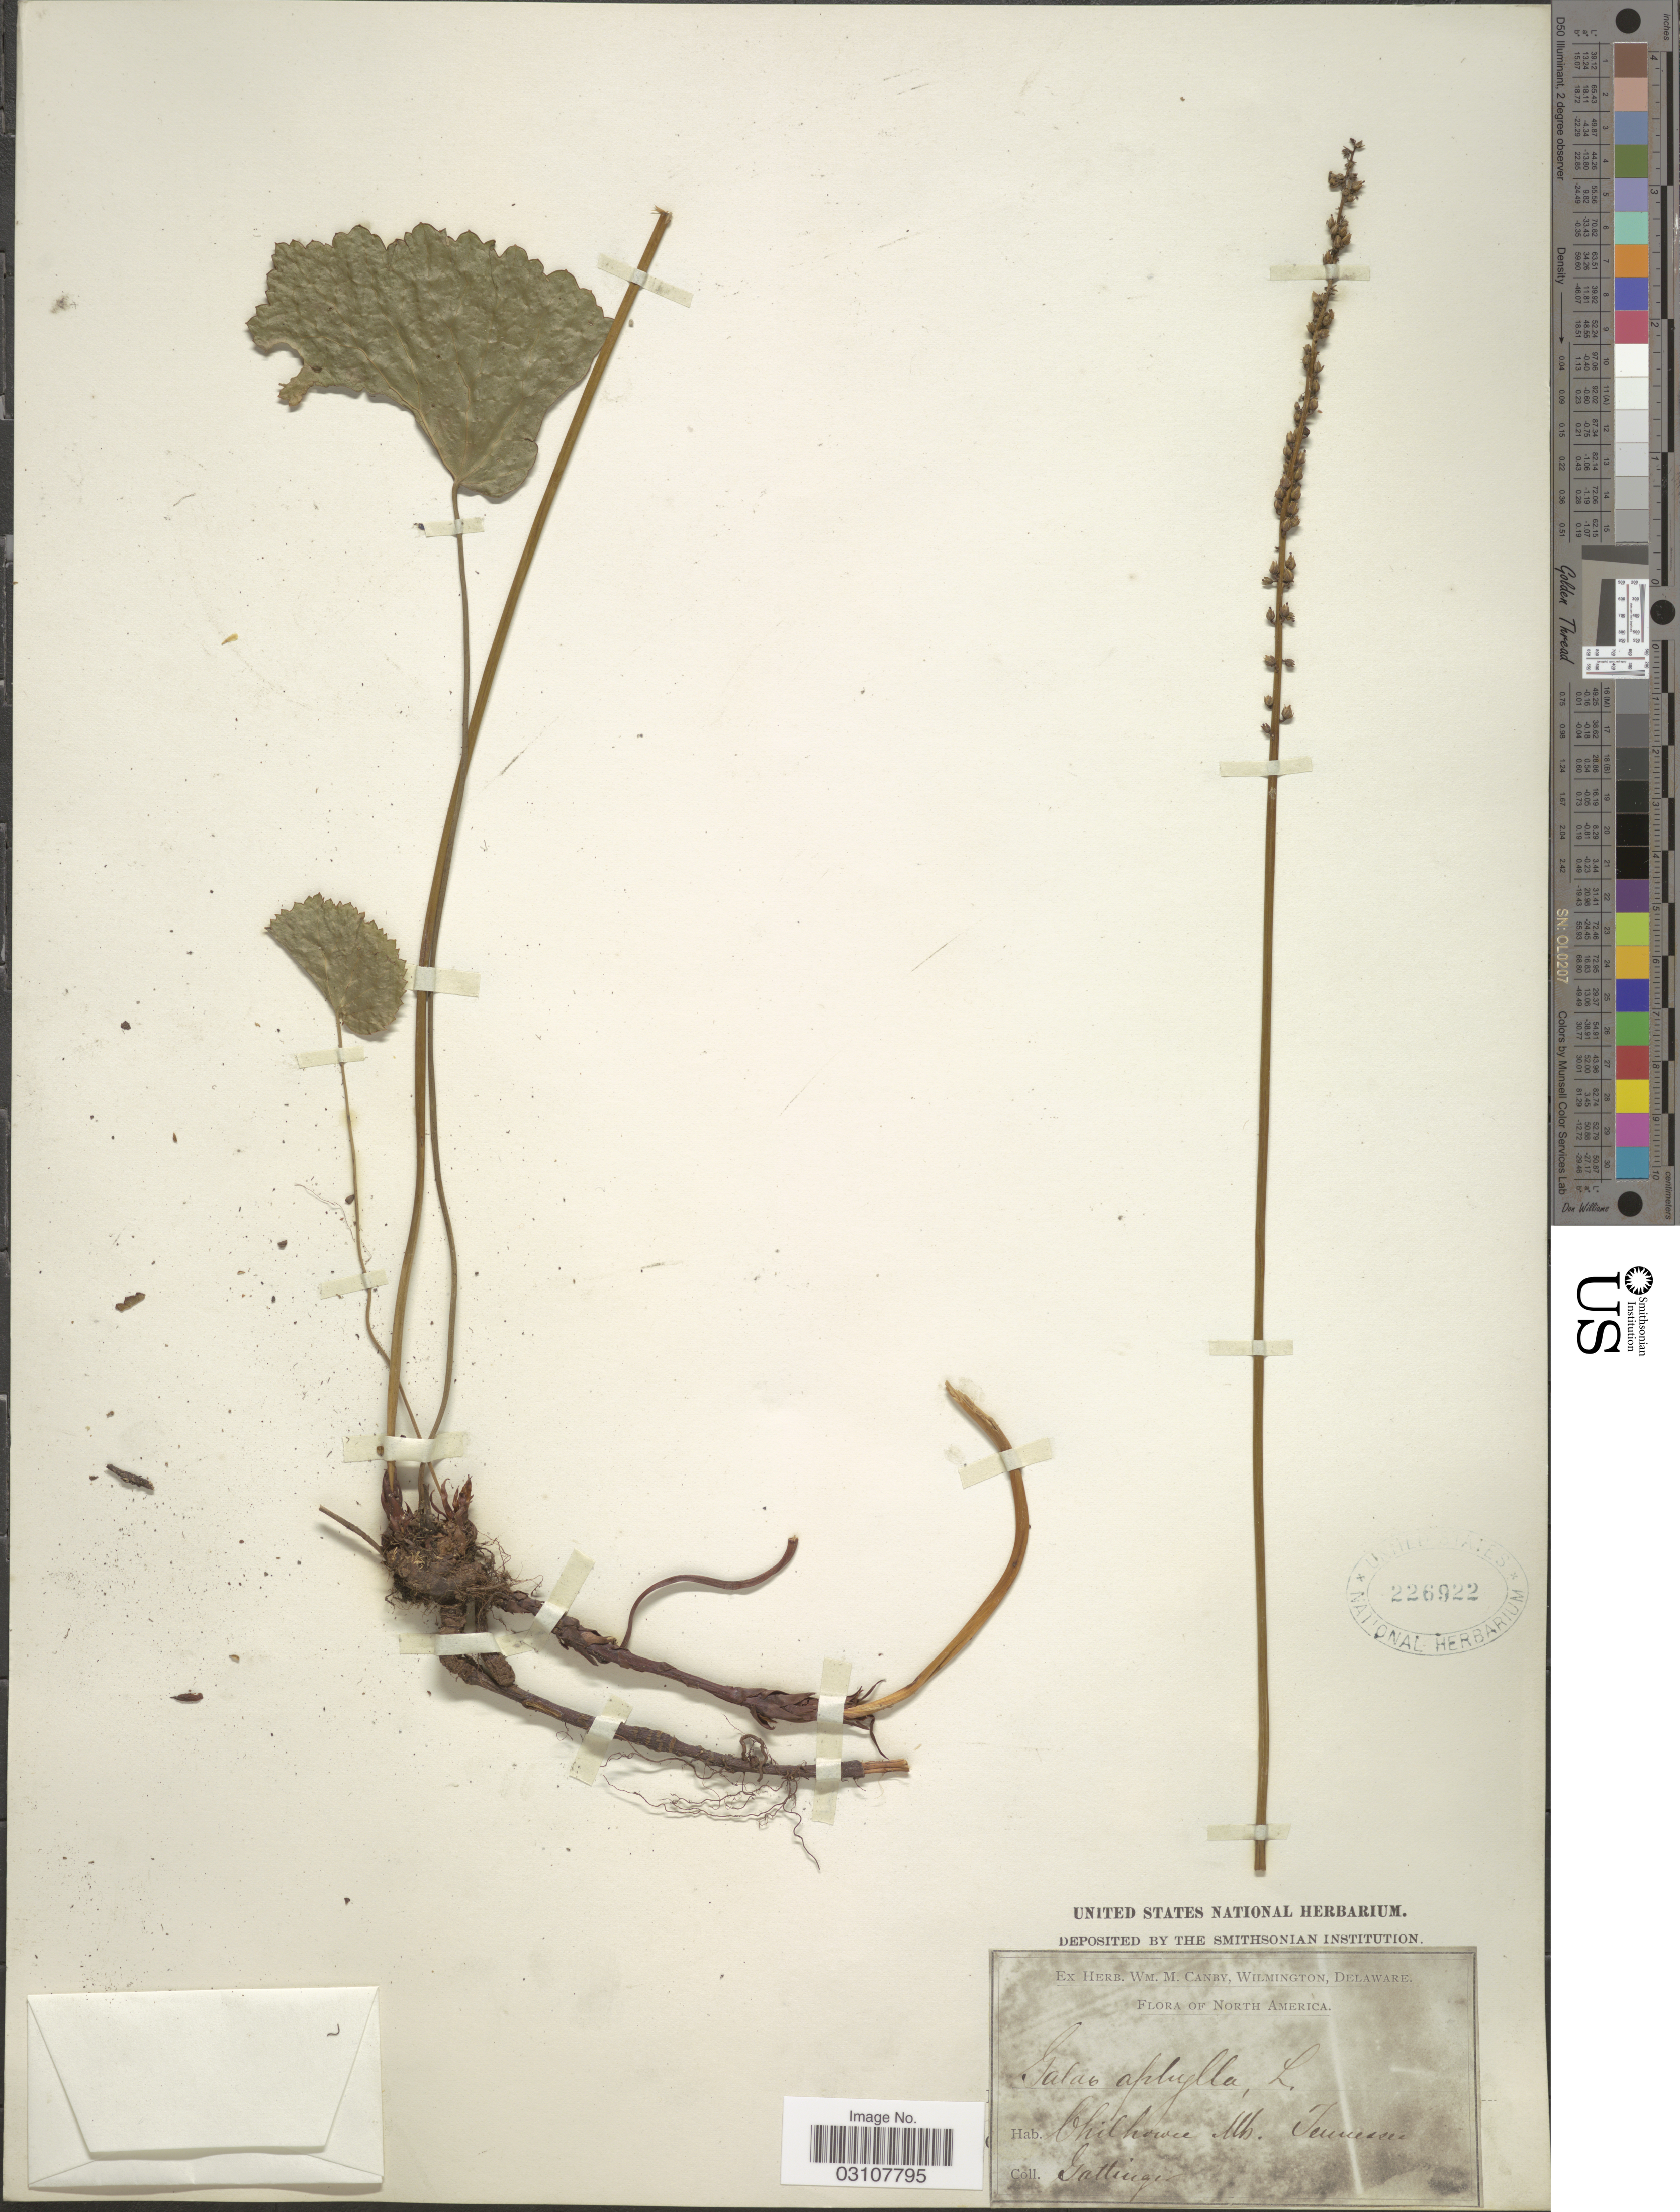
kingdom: Plantae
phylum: Tracheophyta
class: Magnoliopsida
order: Ericales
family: Diapensiaceae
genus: Galax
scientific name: Galax urceolata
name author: (Poir.) Brummitt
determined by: Gaynor, Michelle L., (FLAS), University of Florida (UNITED STATES)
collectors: Gattinger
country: United States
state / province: Tennessee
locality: Chilhowee Mts.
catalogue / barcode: US 226922